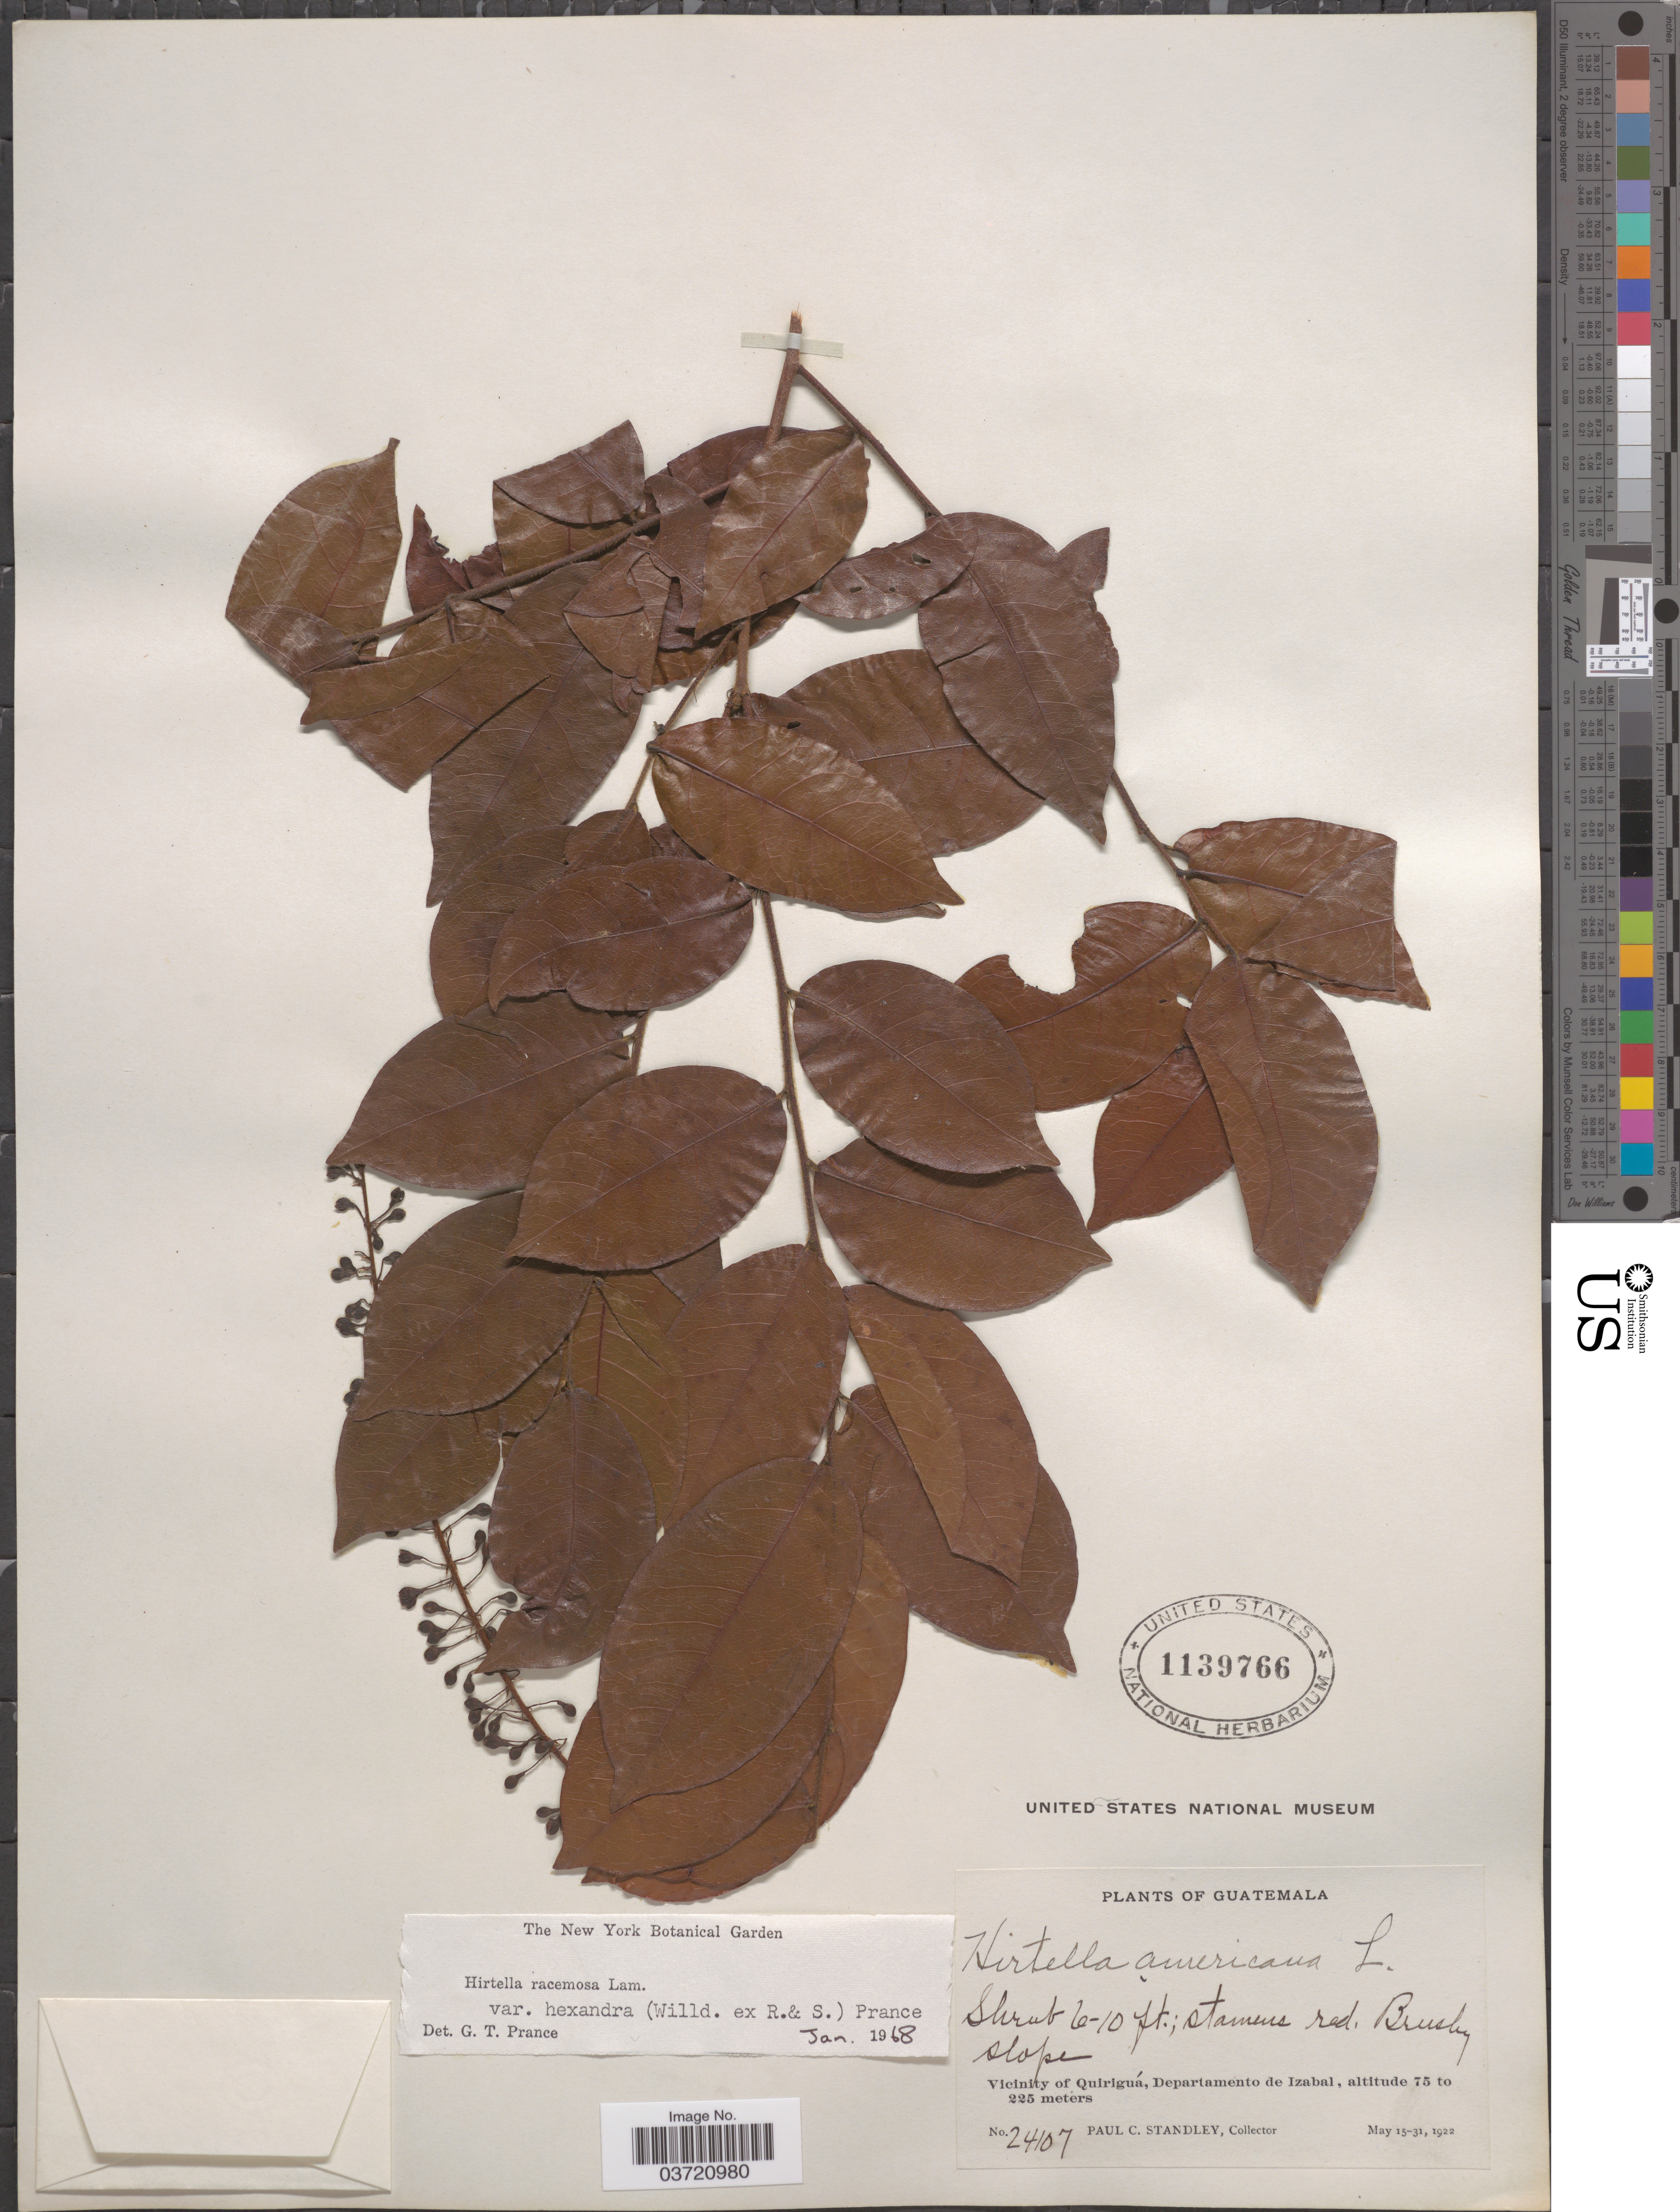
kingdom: Plantae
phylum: Tracheophyta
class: Magnoliopsida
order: Malpighiales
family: Chrysobalanaceae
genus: Hirtella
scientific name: Hirtella racemosa var. hexandra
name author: (Willd. ex Roem. & Schult.) Prance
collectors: P. C. Standley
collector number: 24107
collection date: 1922-05-15/1922-05-31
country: Guatemala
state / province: Izabal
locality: Vicinity of Quiriguá, Departamento de Izabal.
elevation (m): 75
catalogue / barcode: US 1139766